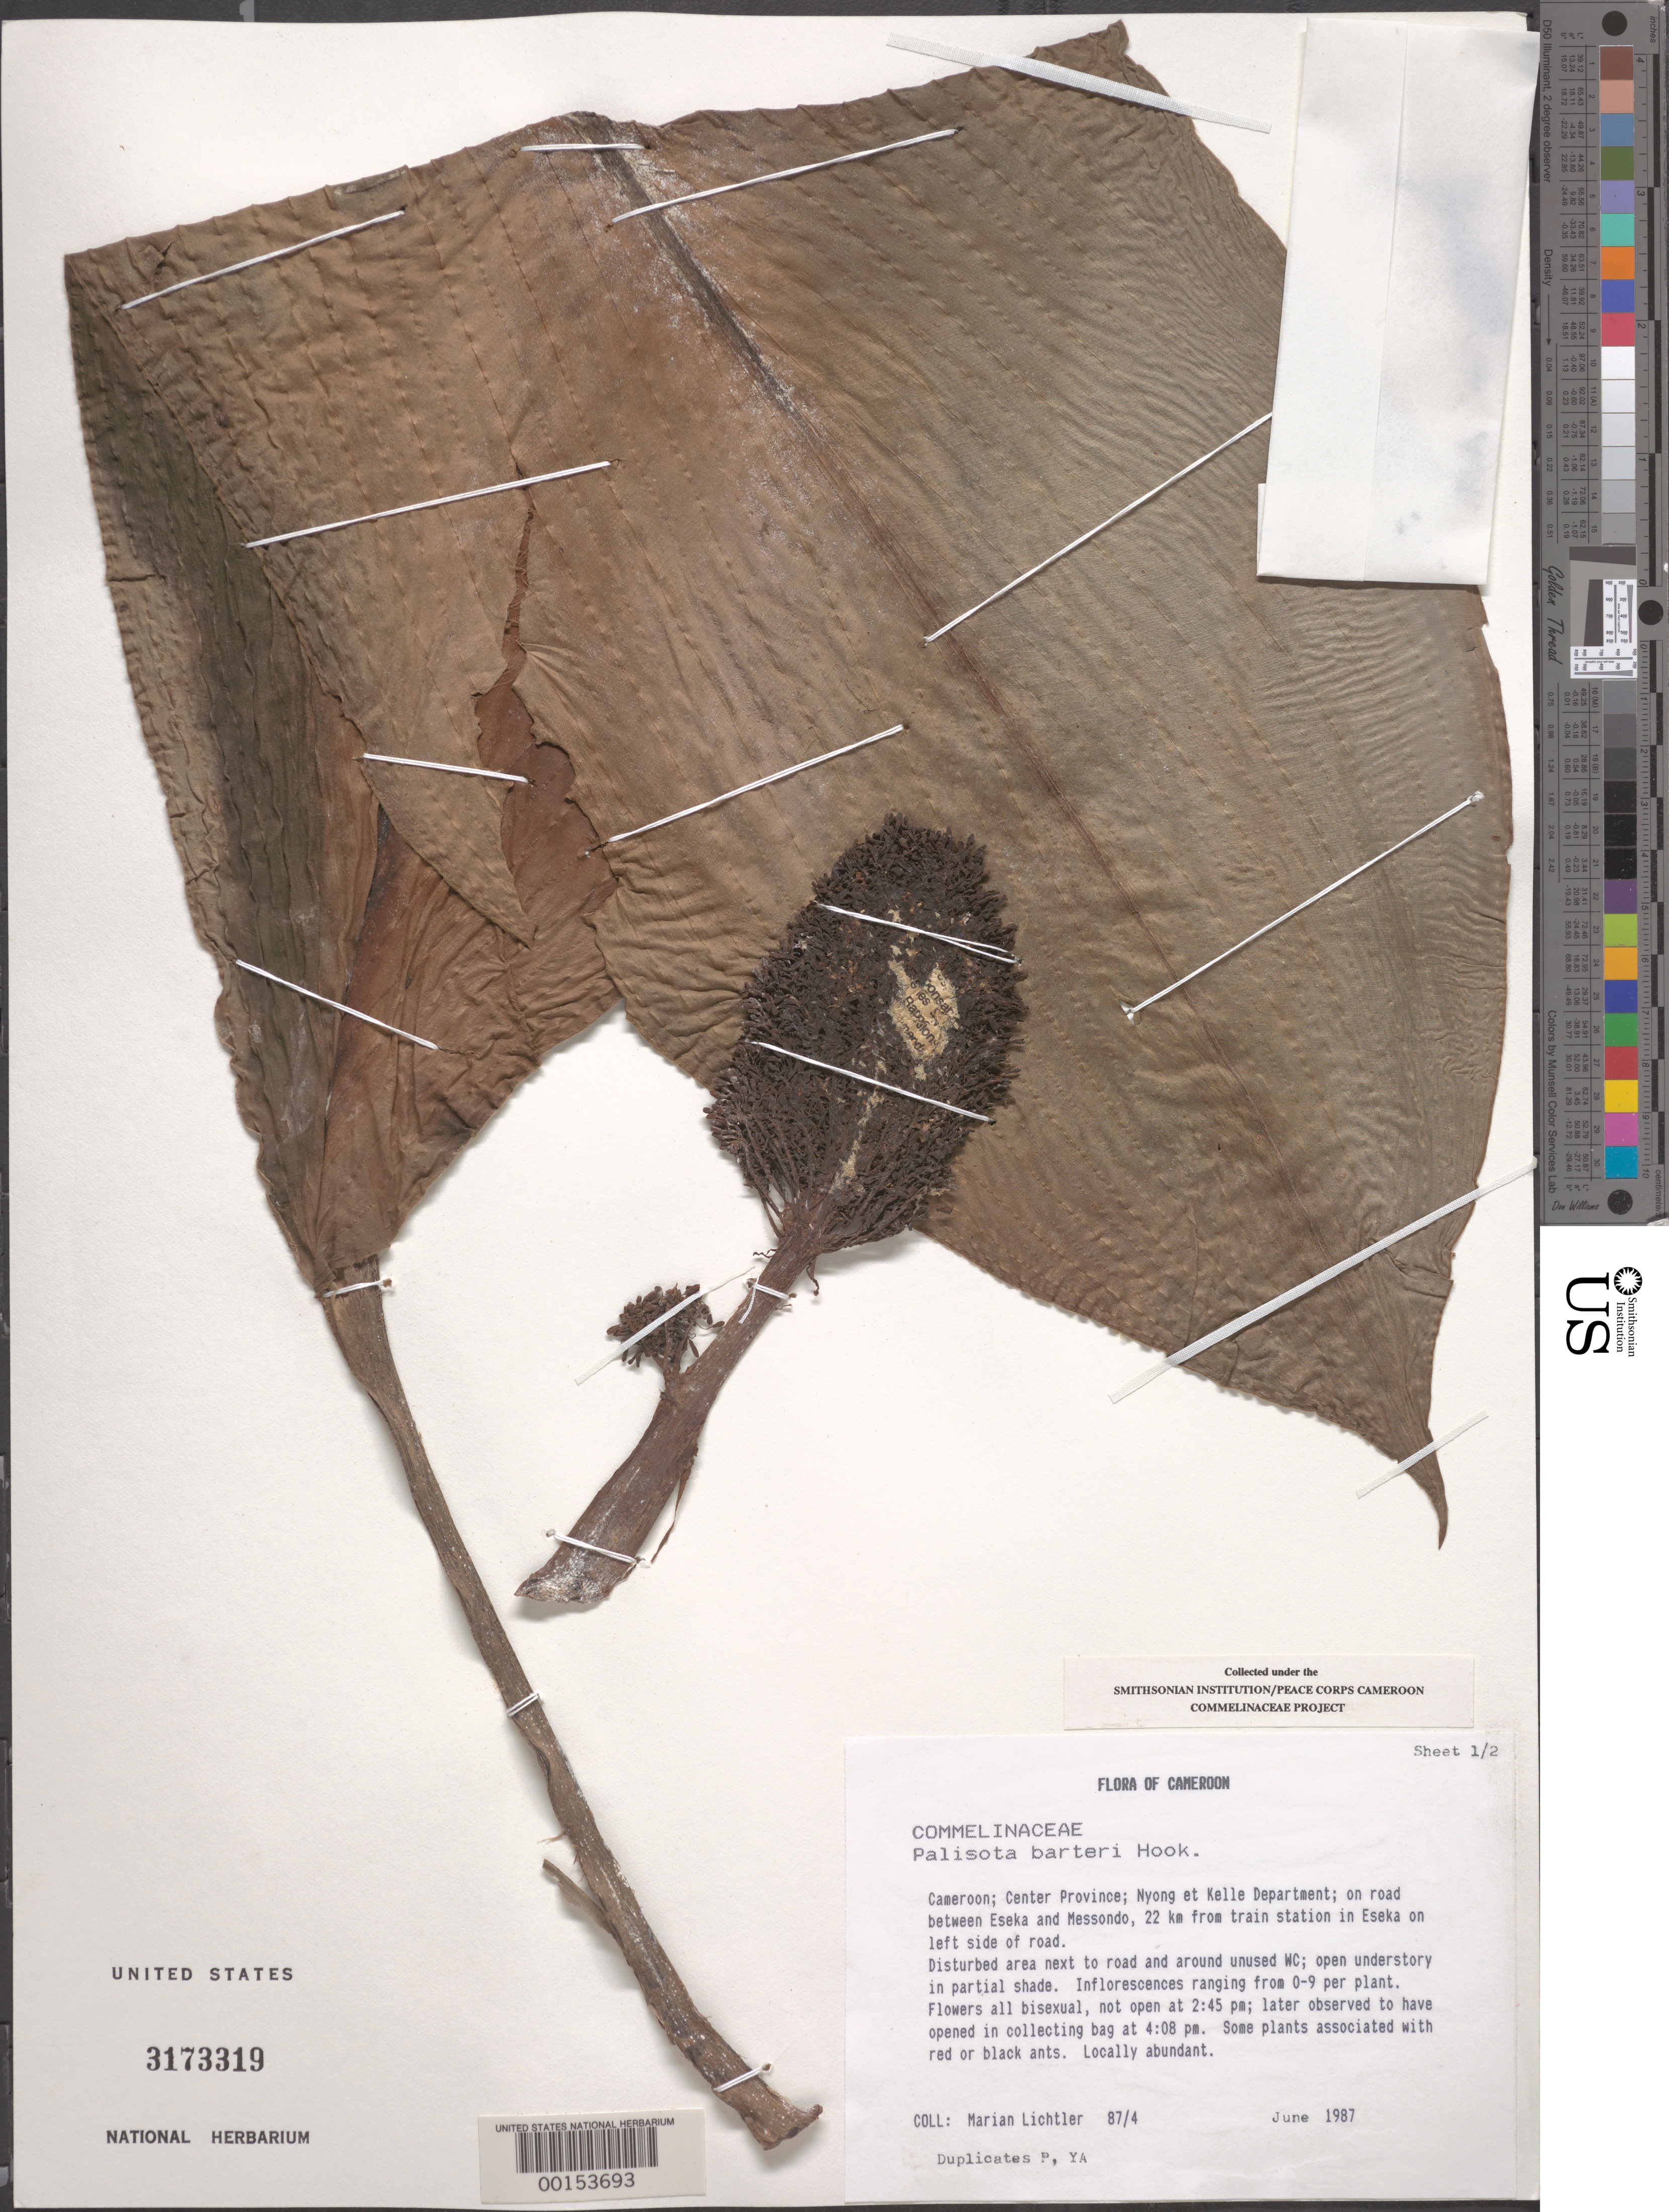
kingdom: Plantae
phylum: Tracheophyta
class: Liliopsida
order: Commelinales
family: Commelinaceae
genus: Palisota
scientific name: Palisota barteri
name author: Hook.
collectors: M. Lichtler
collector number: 87/4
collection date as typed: Jun 1987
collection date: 1987-06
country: Cameroon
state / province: Centre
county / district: Nyong-et-kélé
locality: Road between eseka and messondo, 22 km from train station in eseka on left side of road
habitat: Disturbed area next to road & around unused wc, open understory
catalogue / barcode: US 3173319